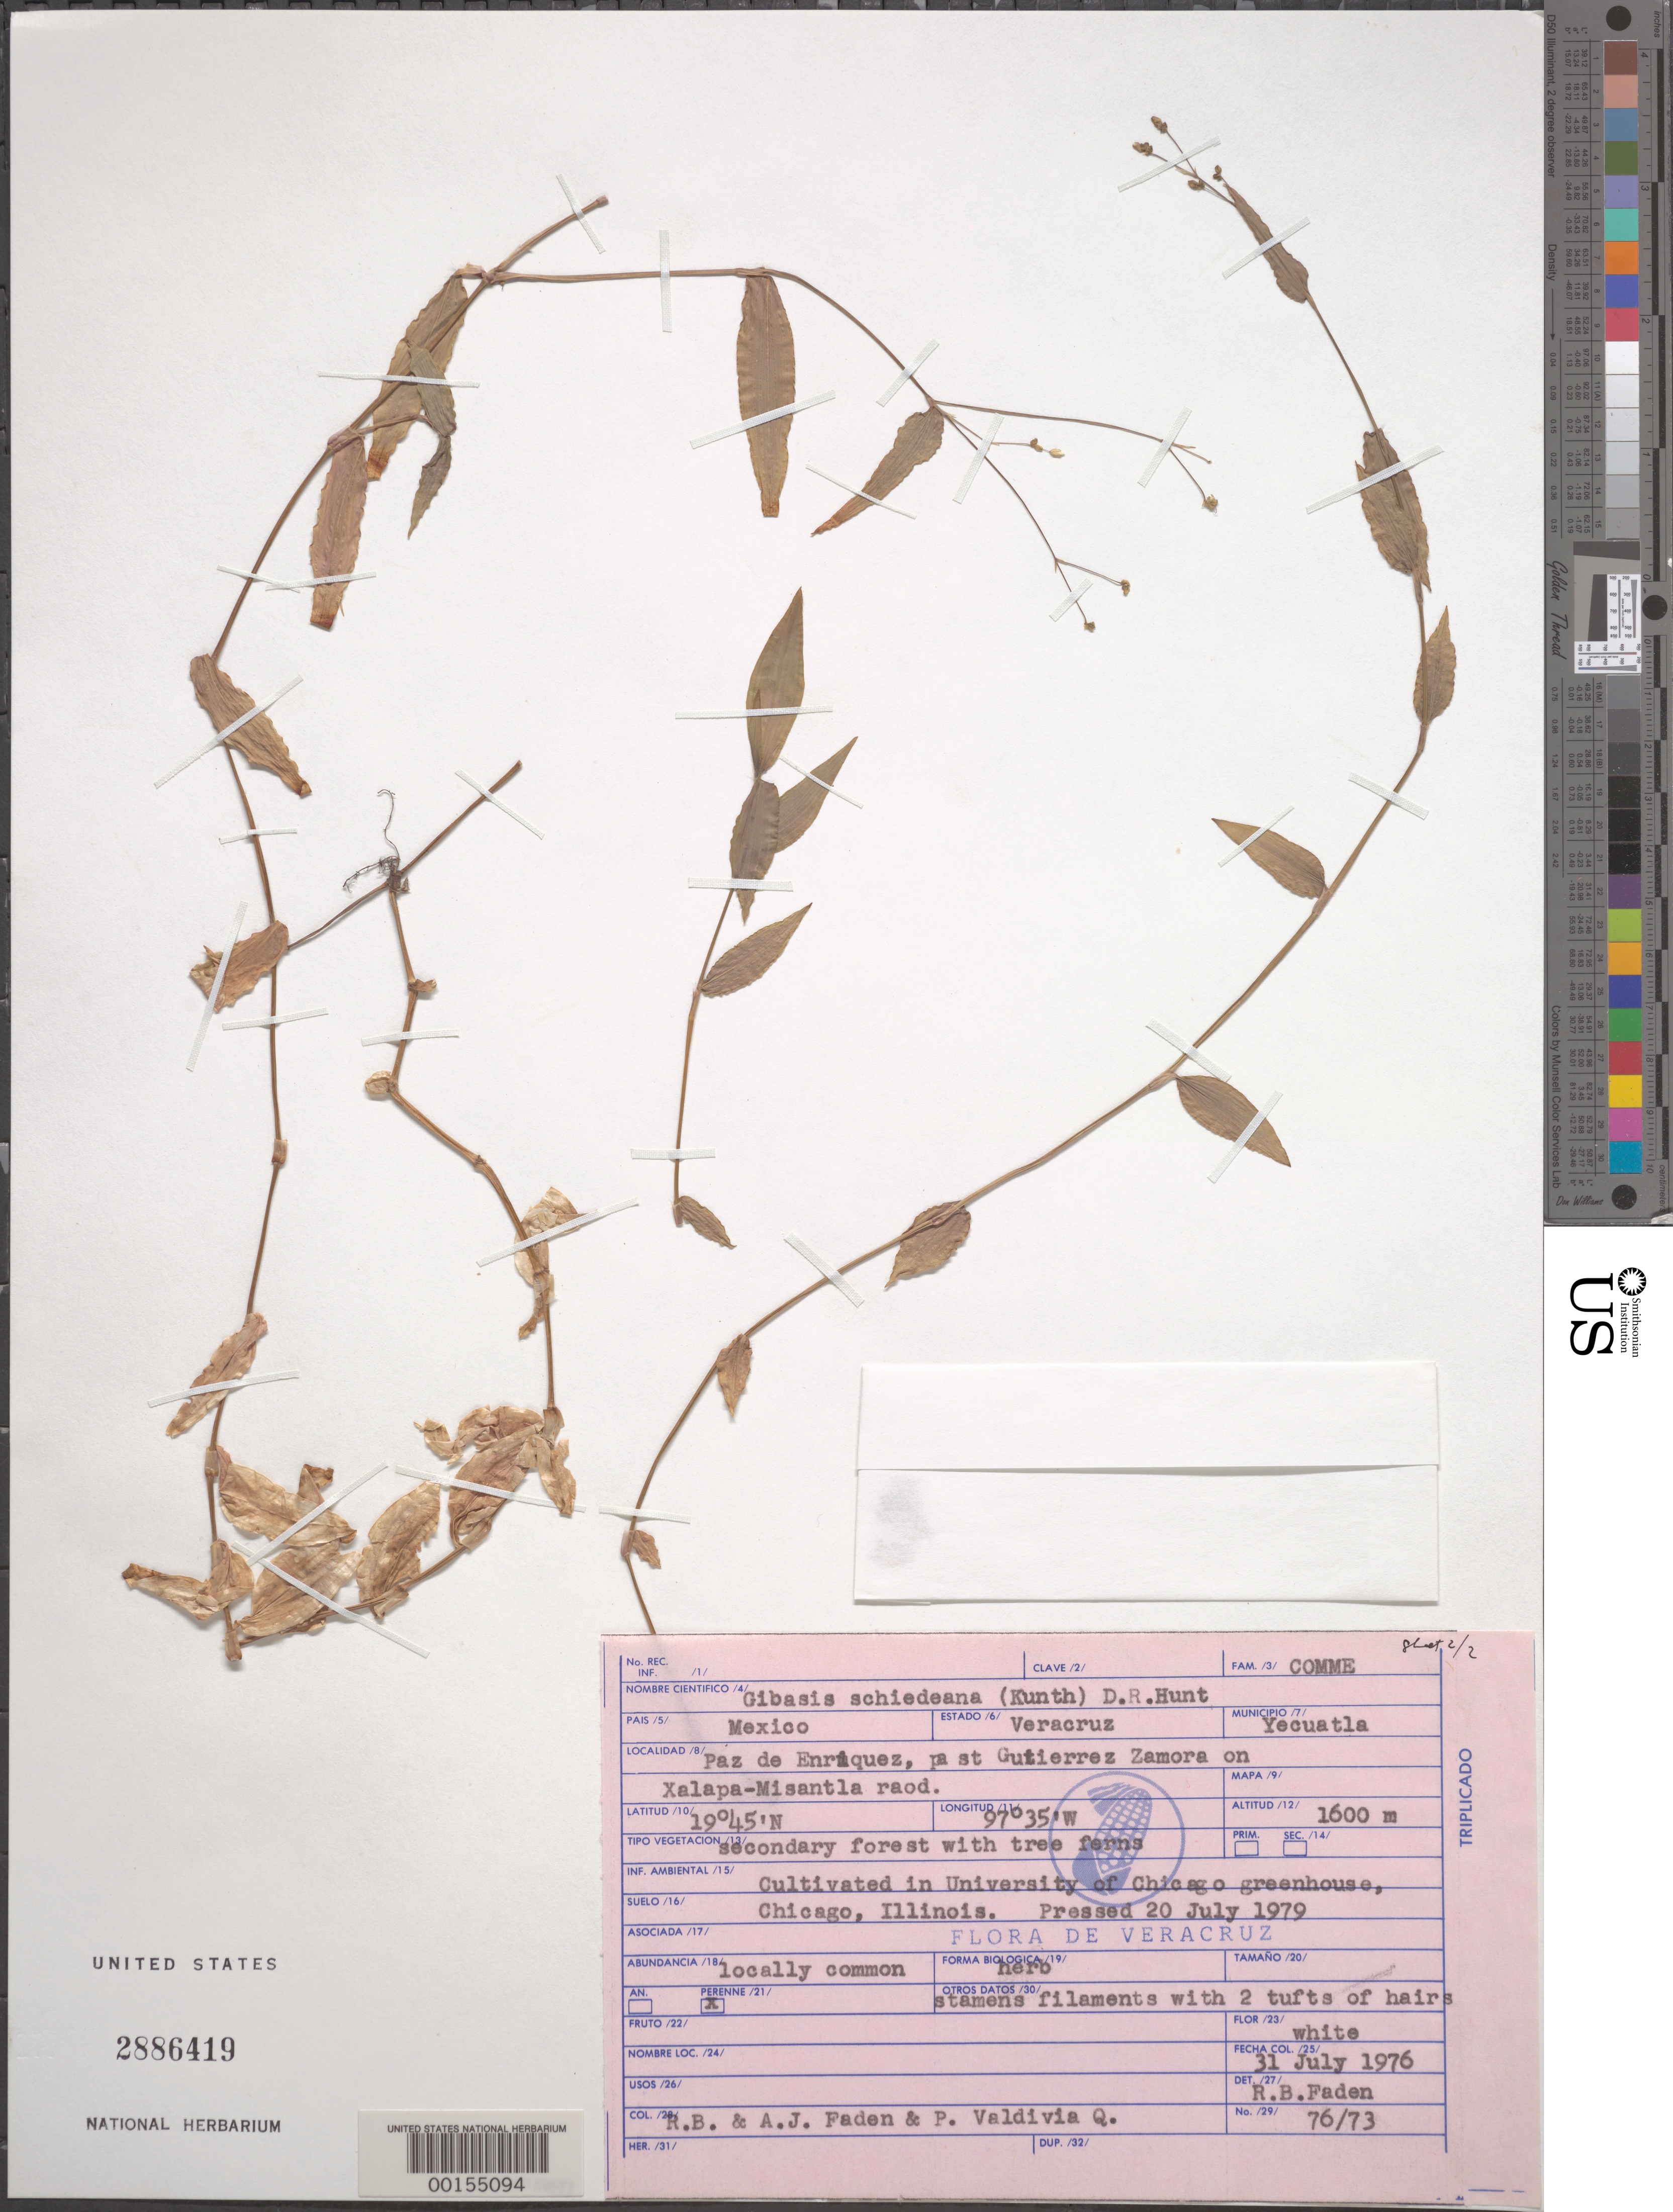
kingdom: Plantae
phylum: Tracheophyta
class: Liliopsida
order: Commelinales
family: Commelinaceae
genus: Gibasis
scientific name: Gibasis pellucida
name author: (M. Martens & Galeotti) D.R. Hunt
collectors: R. B. Faden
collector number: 76/73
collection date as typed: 31 Jul 1976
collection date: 1976-07-31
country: Mexico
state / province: Veracruz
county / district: Yecuatla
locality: Paz de enriquez, past Gutierrez Zamora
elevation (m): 1600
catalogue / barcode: US 2886419